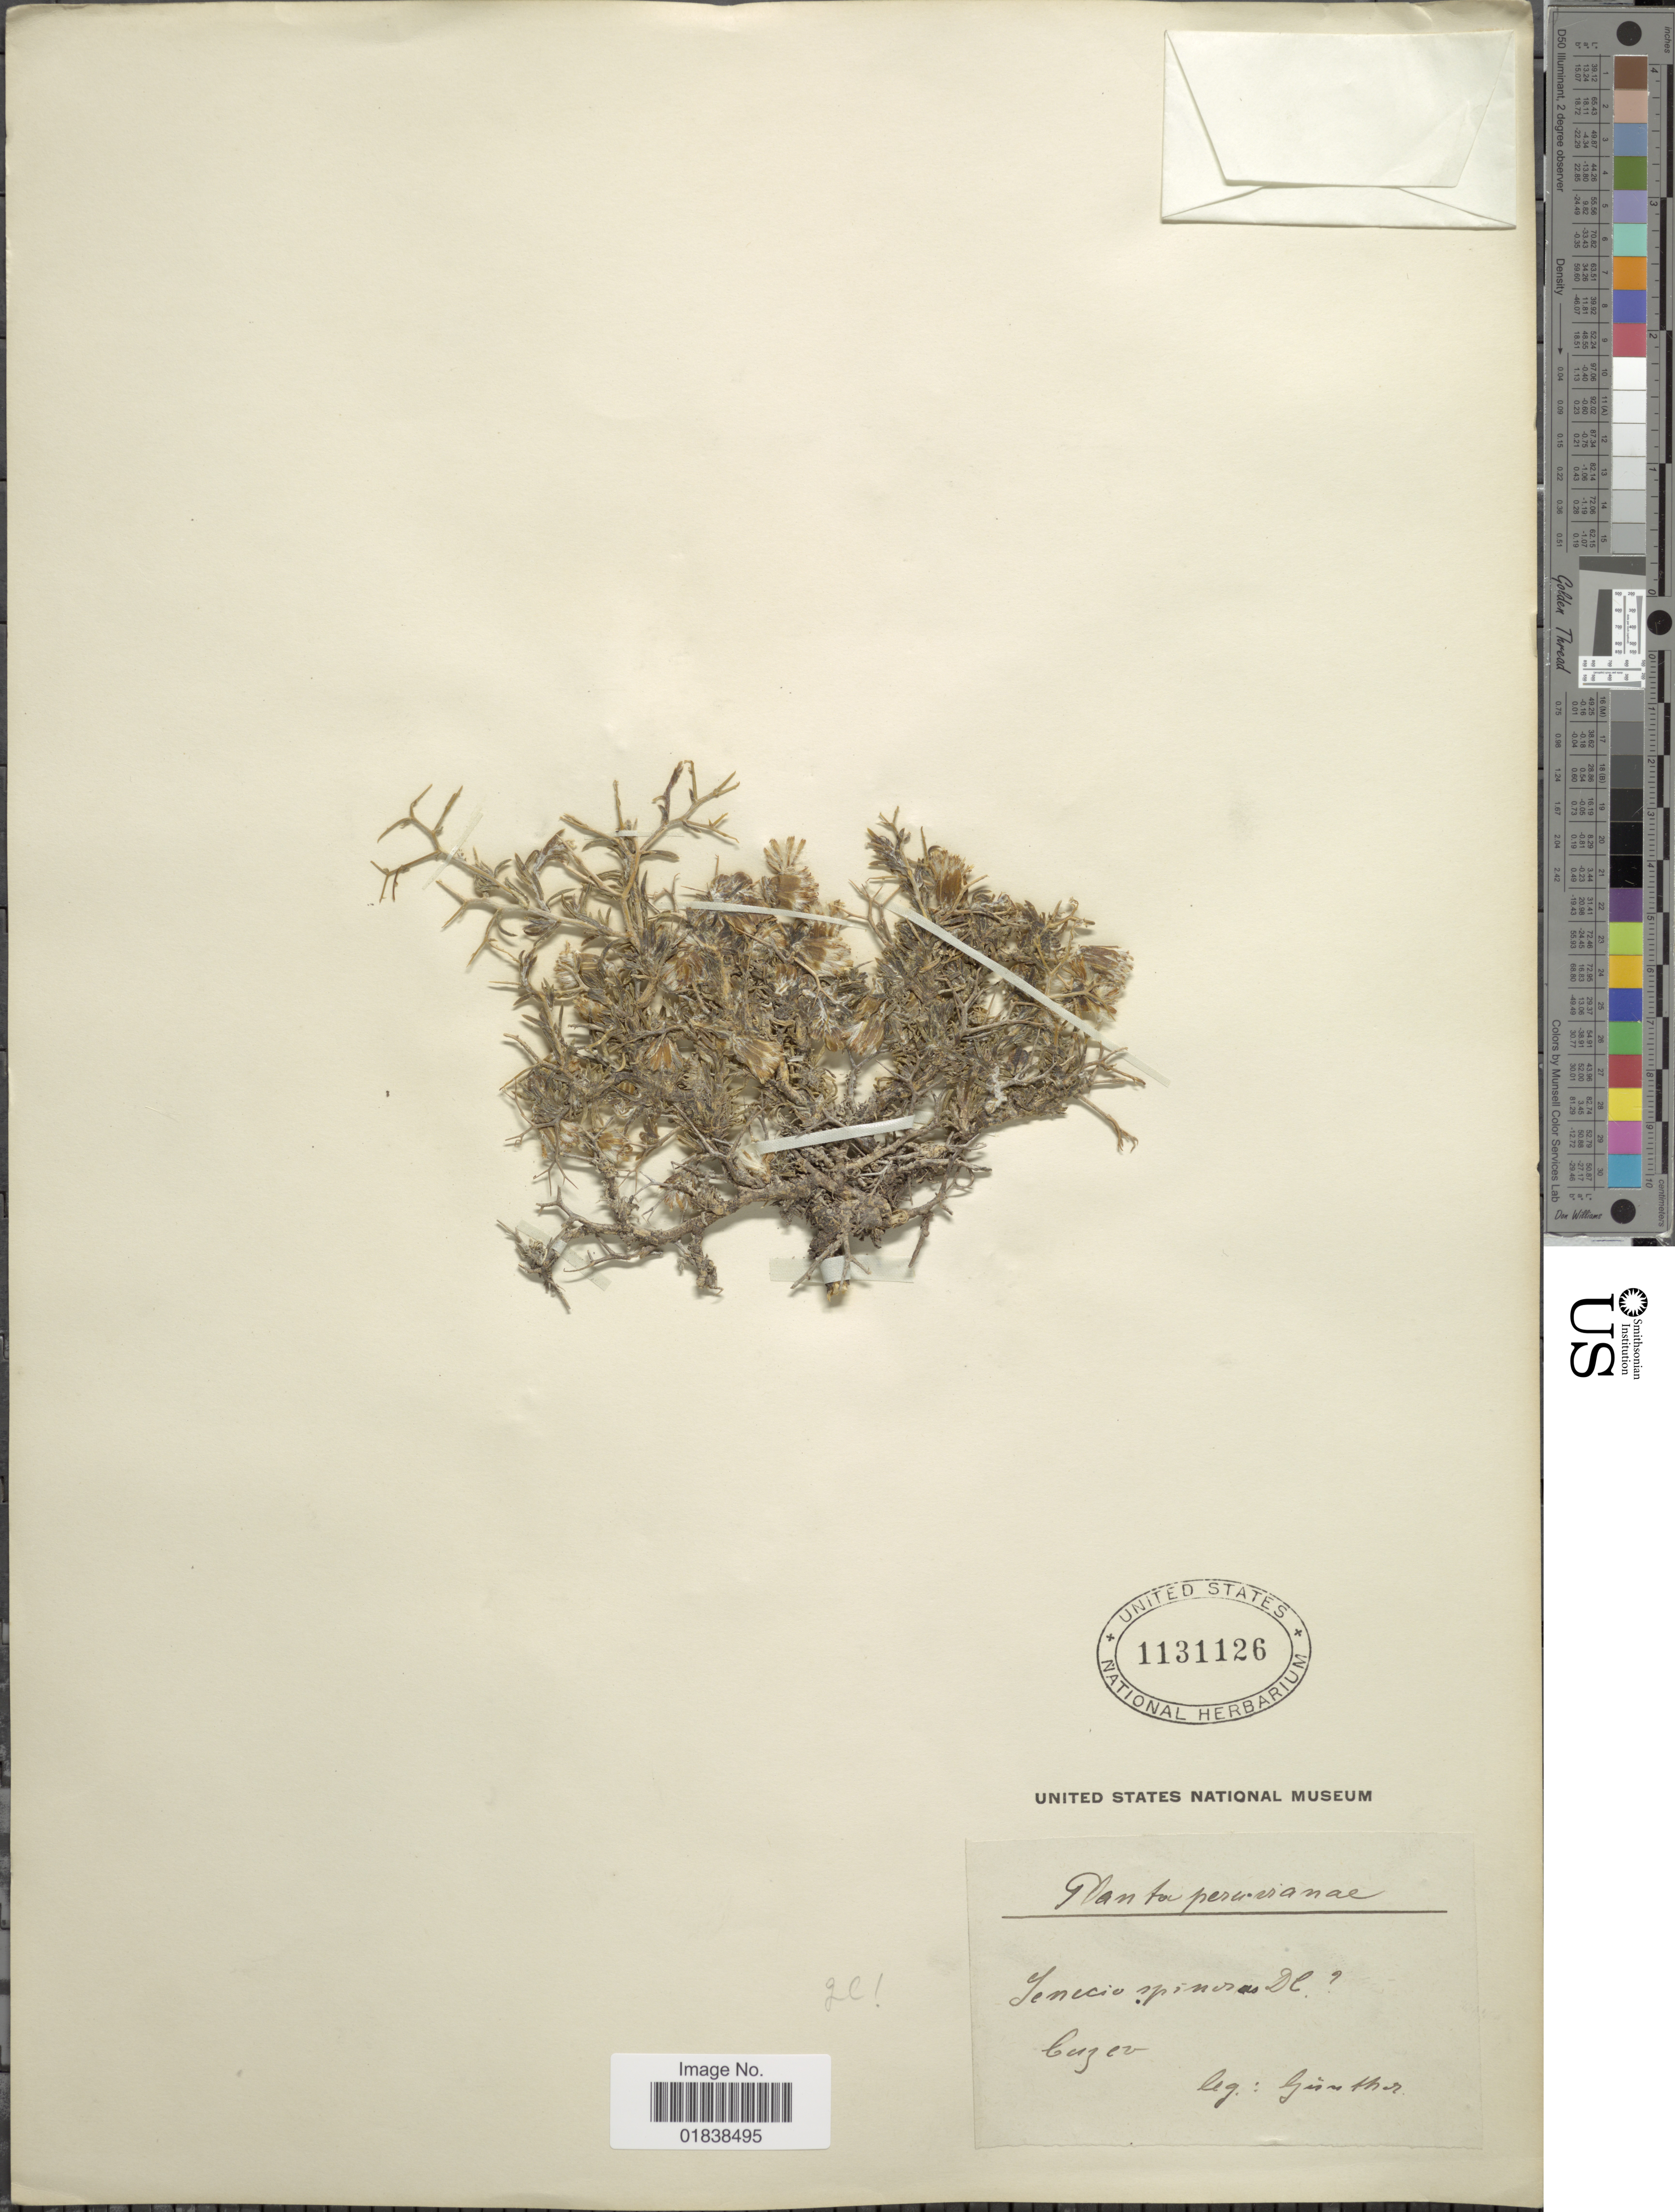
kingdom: Plantae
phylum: Tracheophyta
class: Magnoliopsida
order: Asterales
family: Asteraceae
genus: Senecio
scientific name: Senecio spinosus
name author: DC.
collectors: -. Gunther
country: Peru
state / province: Cusco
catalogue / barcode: US 1131126